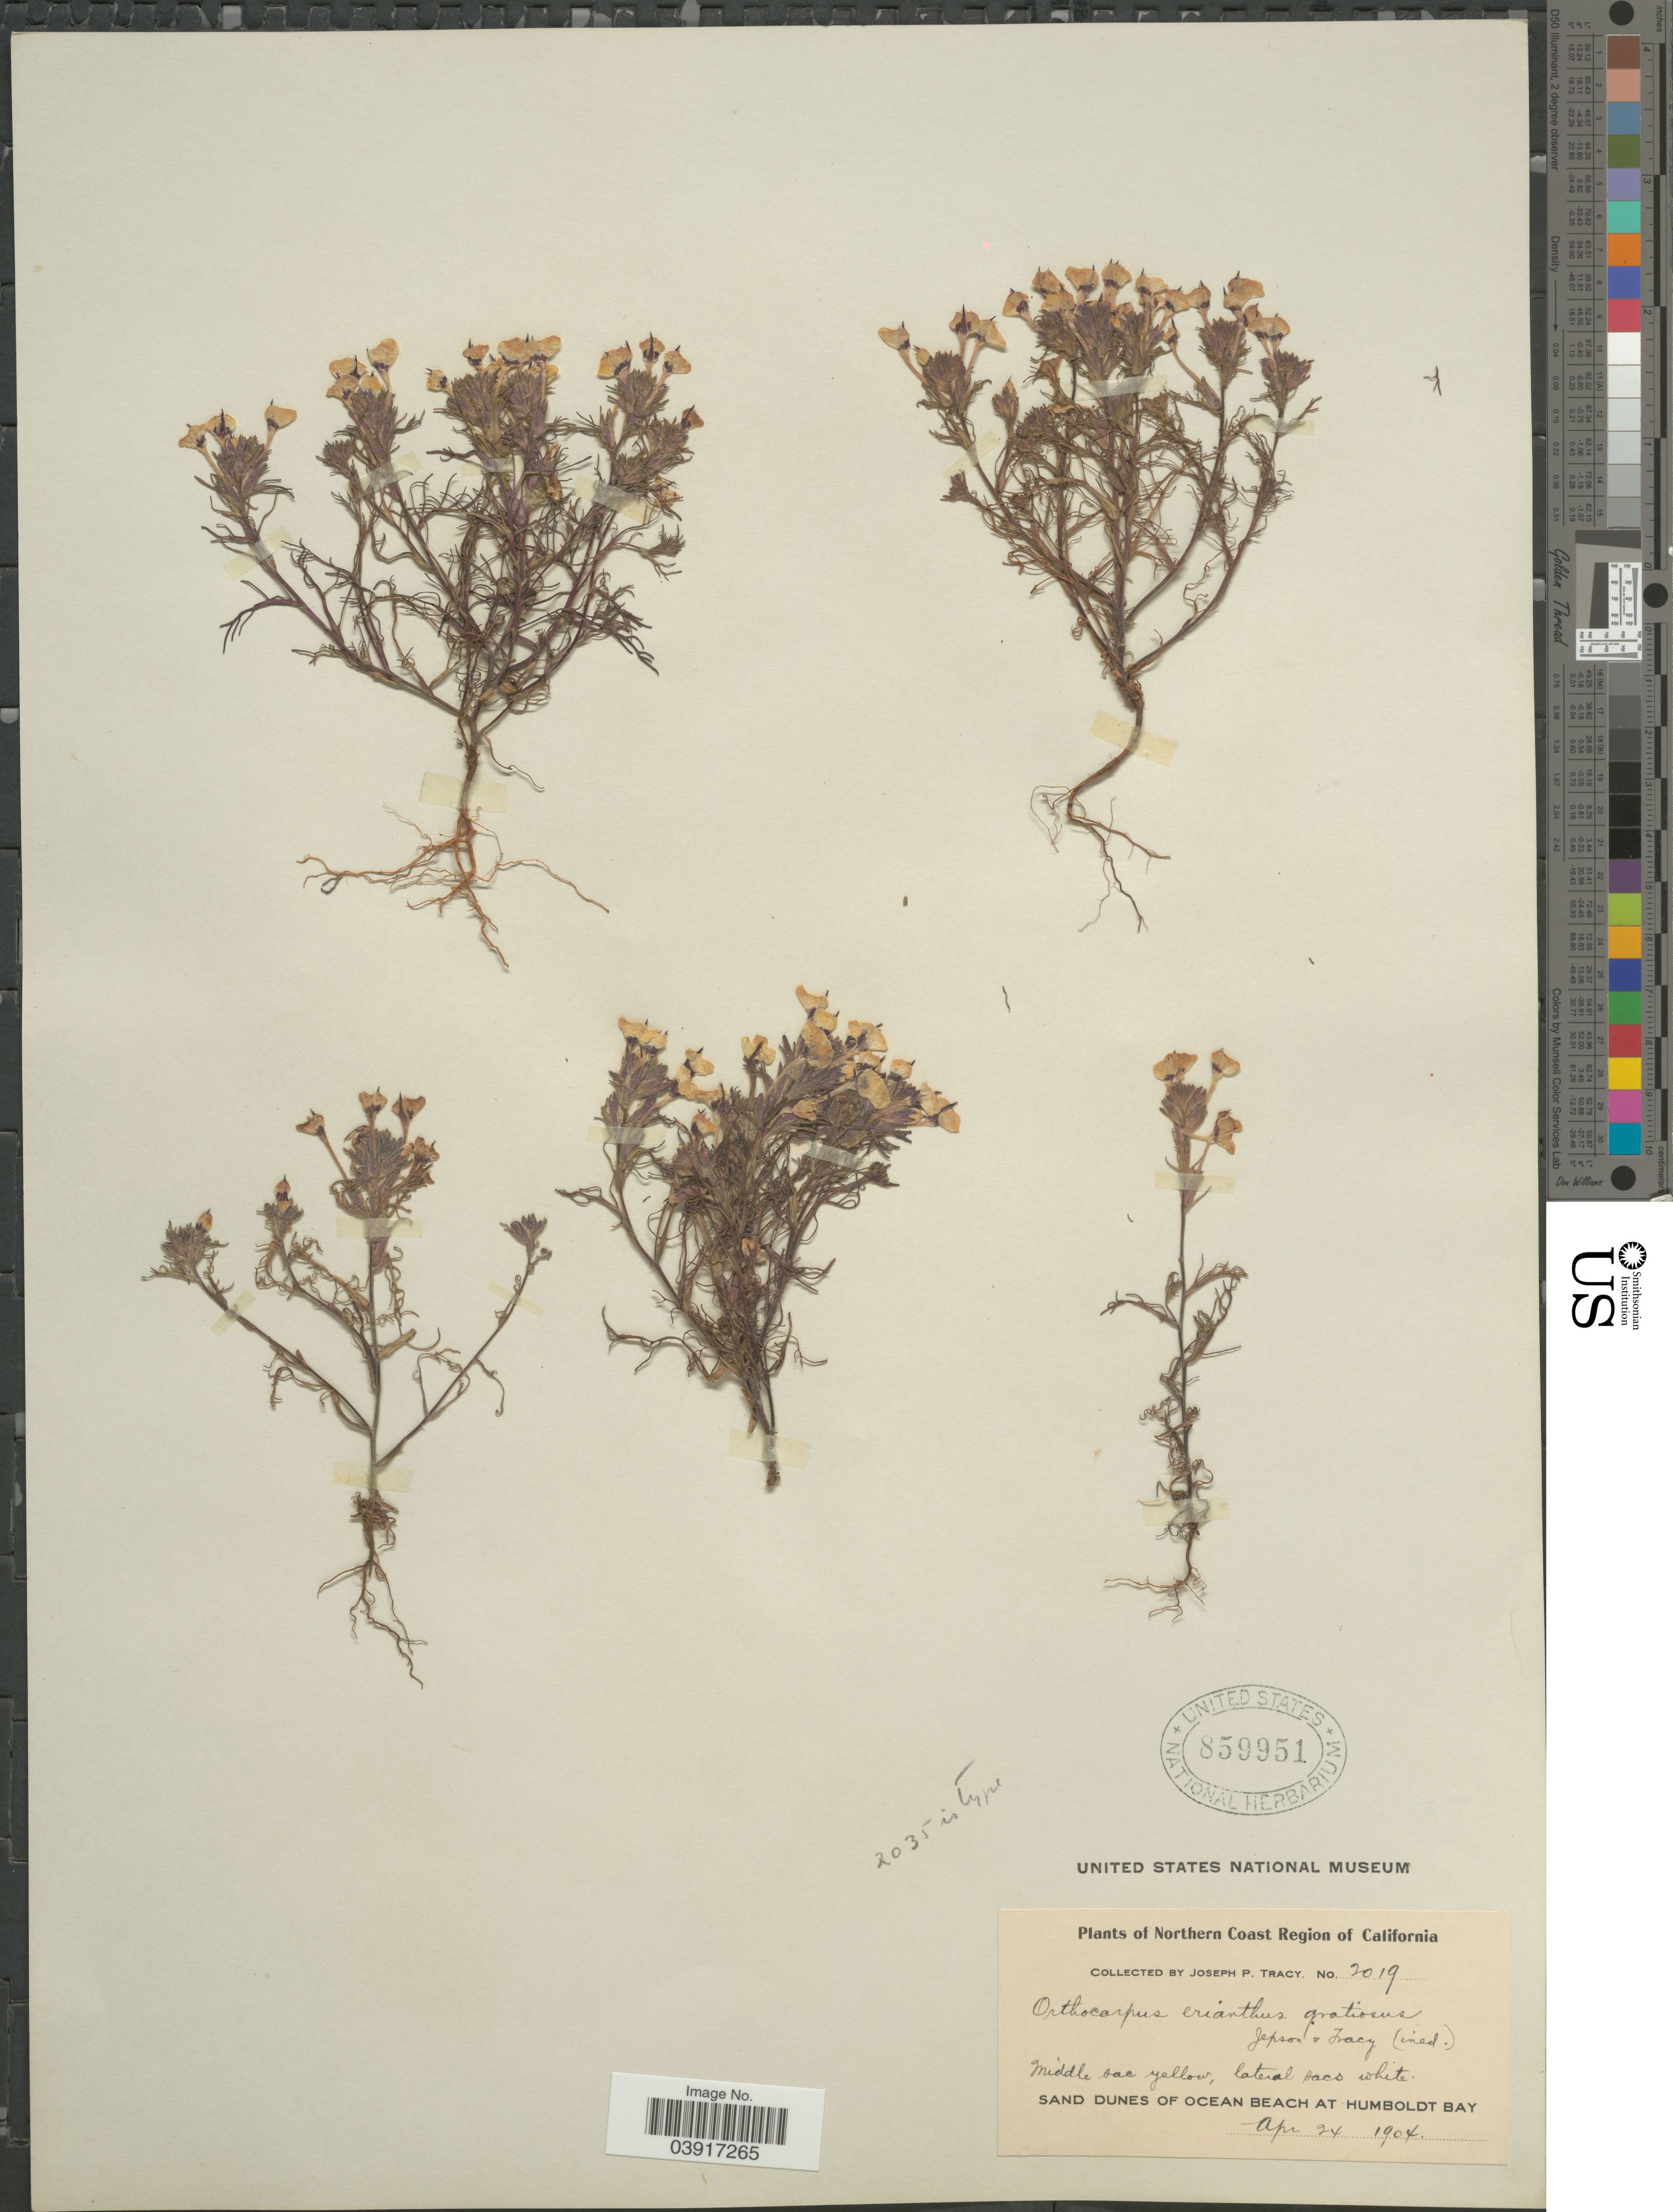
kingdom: Plantae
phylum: Tracheophyta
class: Magnoliopsida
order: Lamiales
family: Orobanchaceae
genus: Orthocarpus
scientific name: Orthocarpus erianthus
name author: Benth.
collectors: J. Tracy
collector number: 2019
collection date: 1904-04-24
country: United States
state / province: California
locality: Northern Coast Region of California. Sand dunes of Ocean Beach at Humboldt Bay.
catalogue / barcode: US 859951